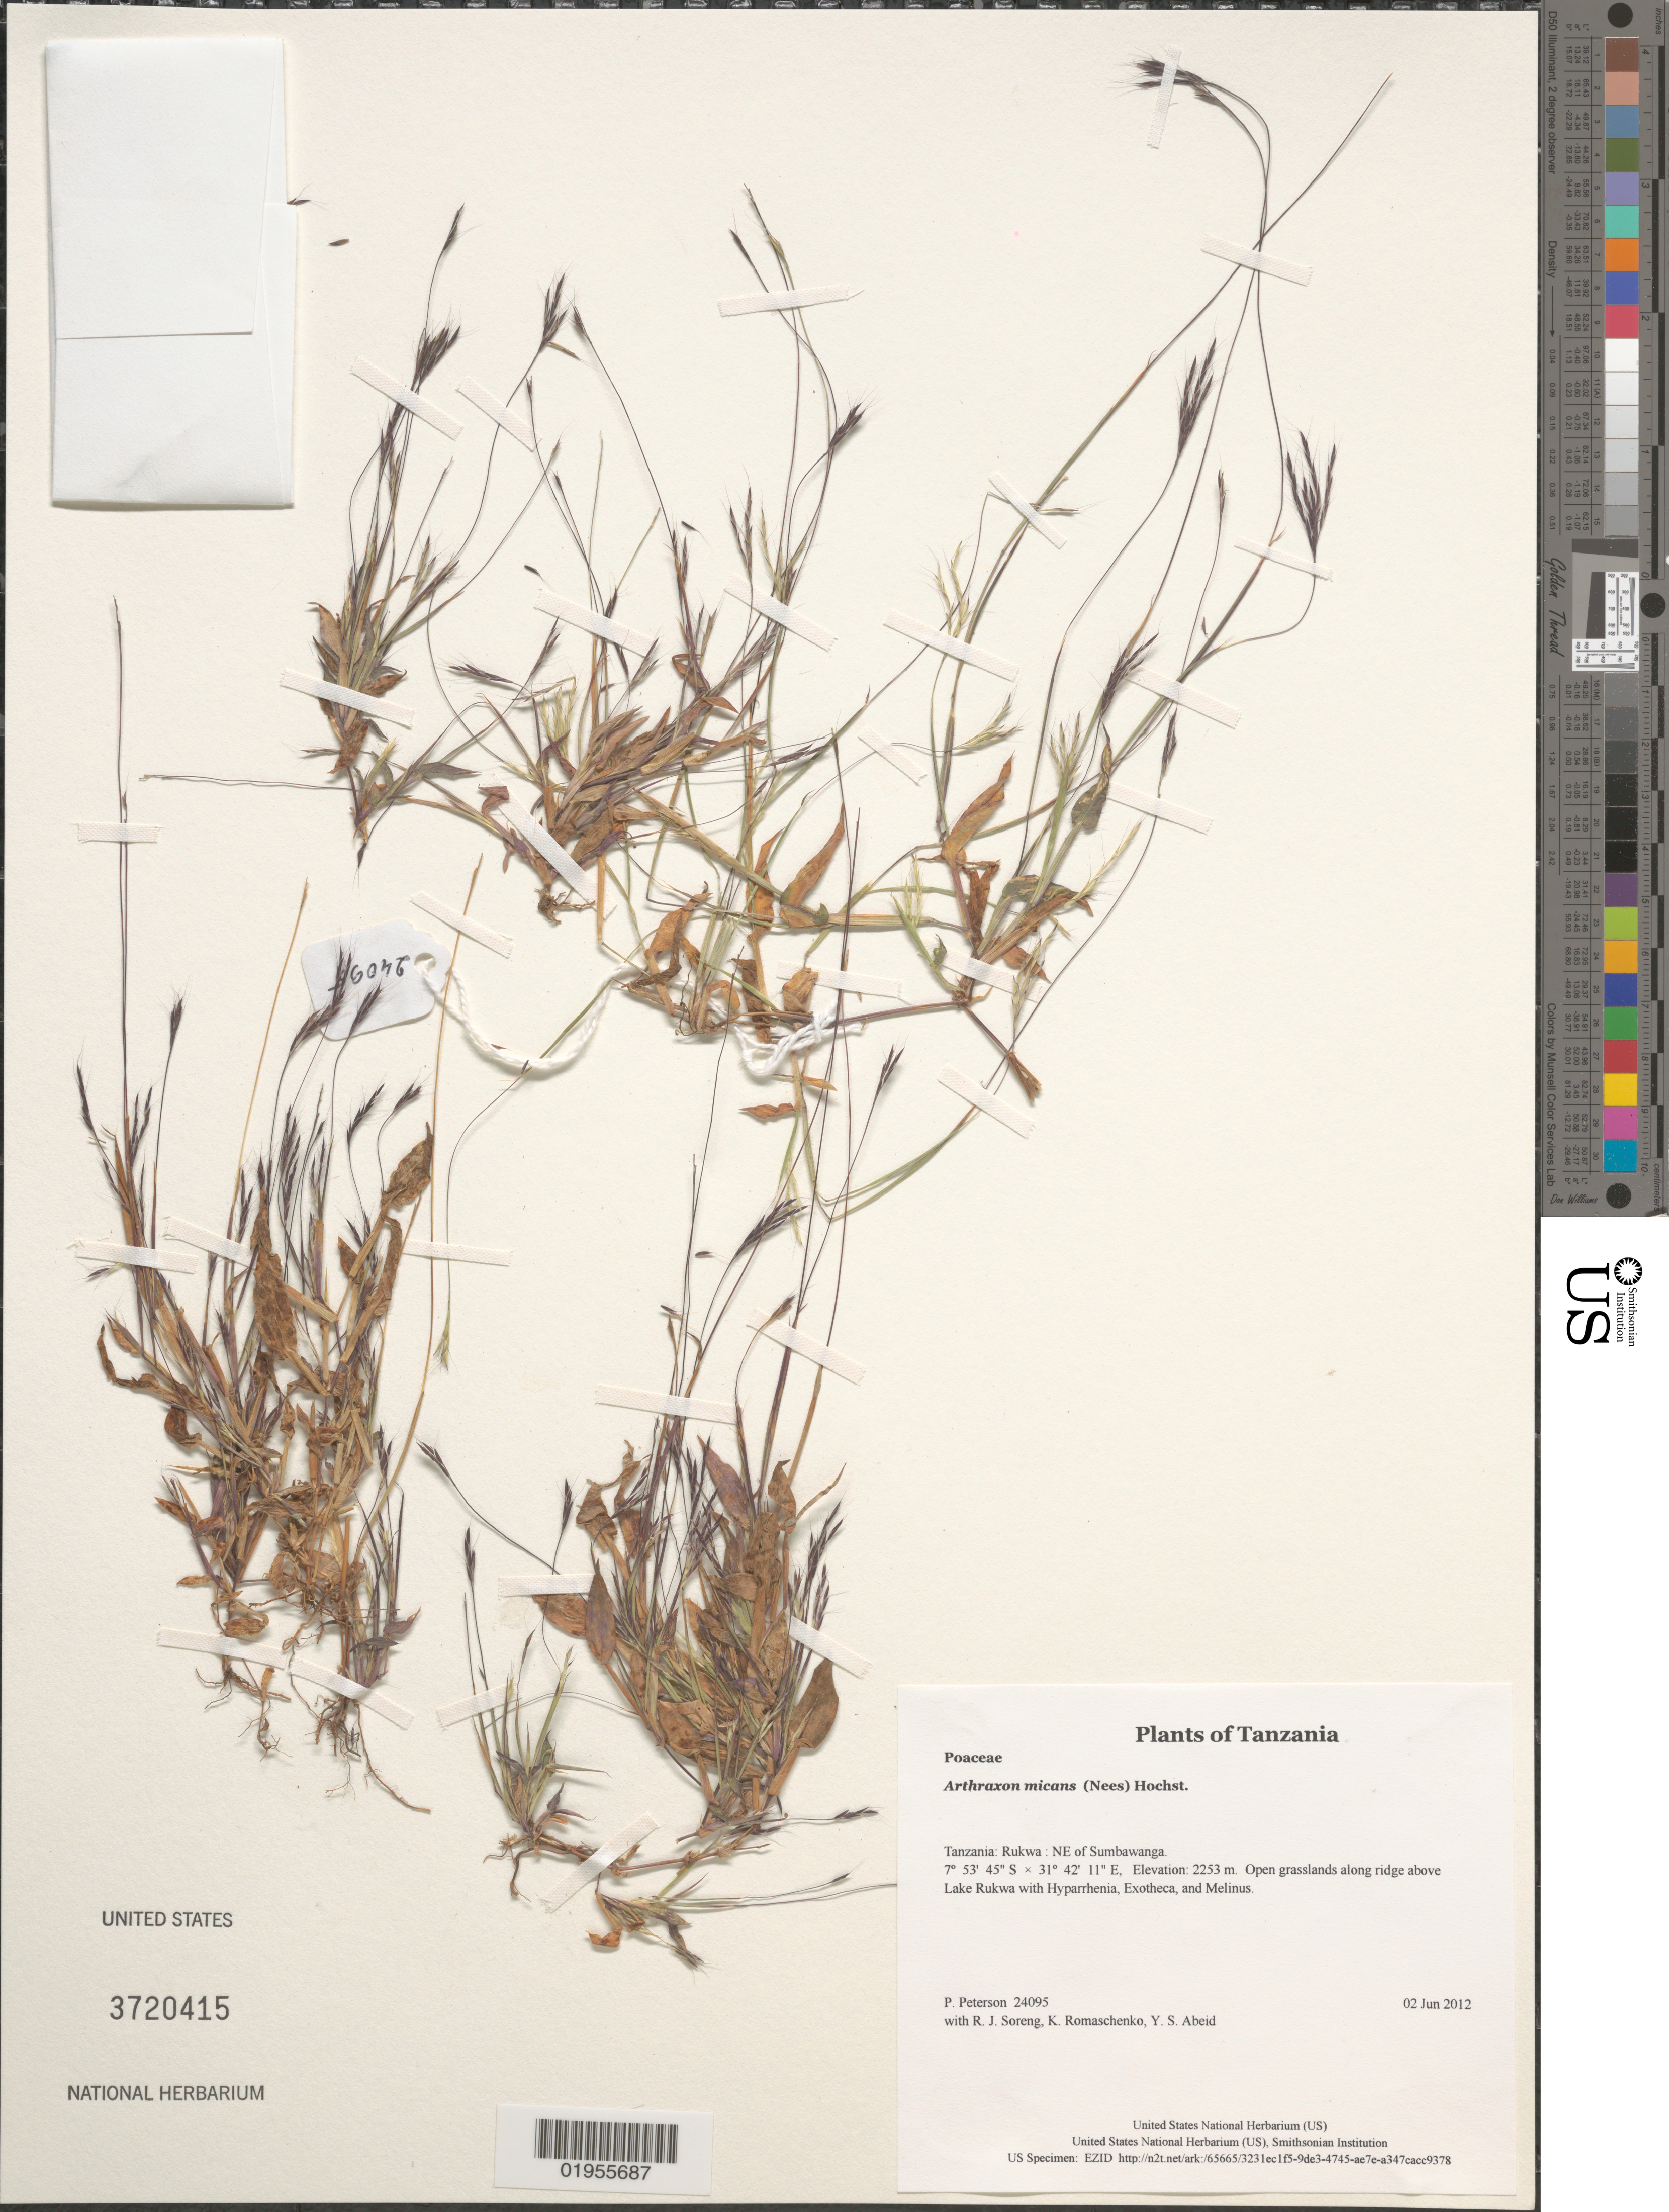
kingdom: Plantae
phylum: Tracheophyta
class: Liliopsida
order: Poales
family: Poaceae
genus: Arthraxon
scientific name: Arthraxon micans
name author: (Nees) Hochst.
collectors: P. M. Peterson, R. J. Soreng, K. Romaschenko & Y. Abeid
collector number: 24095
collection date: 2012-06-02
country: Tanzania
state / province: Rukwa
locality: NE of Sumbawanga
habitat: Open grasslands along ridge above Lake Rukwa with Hyparrhenia, Exotheca, and Melinus.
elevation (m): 2253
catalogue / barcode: US 3720415